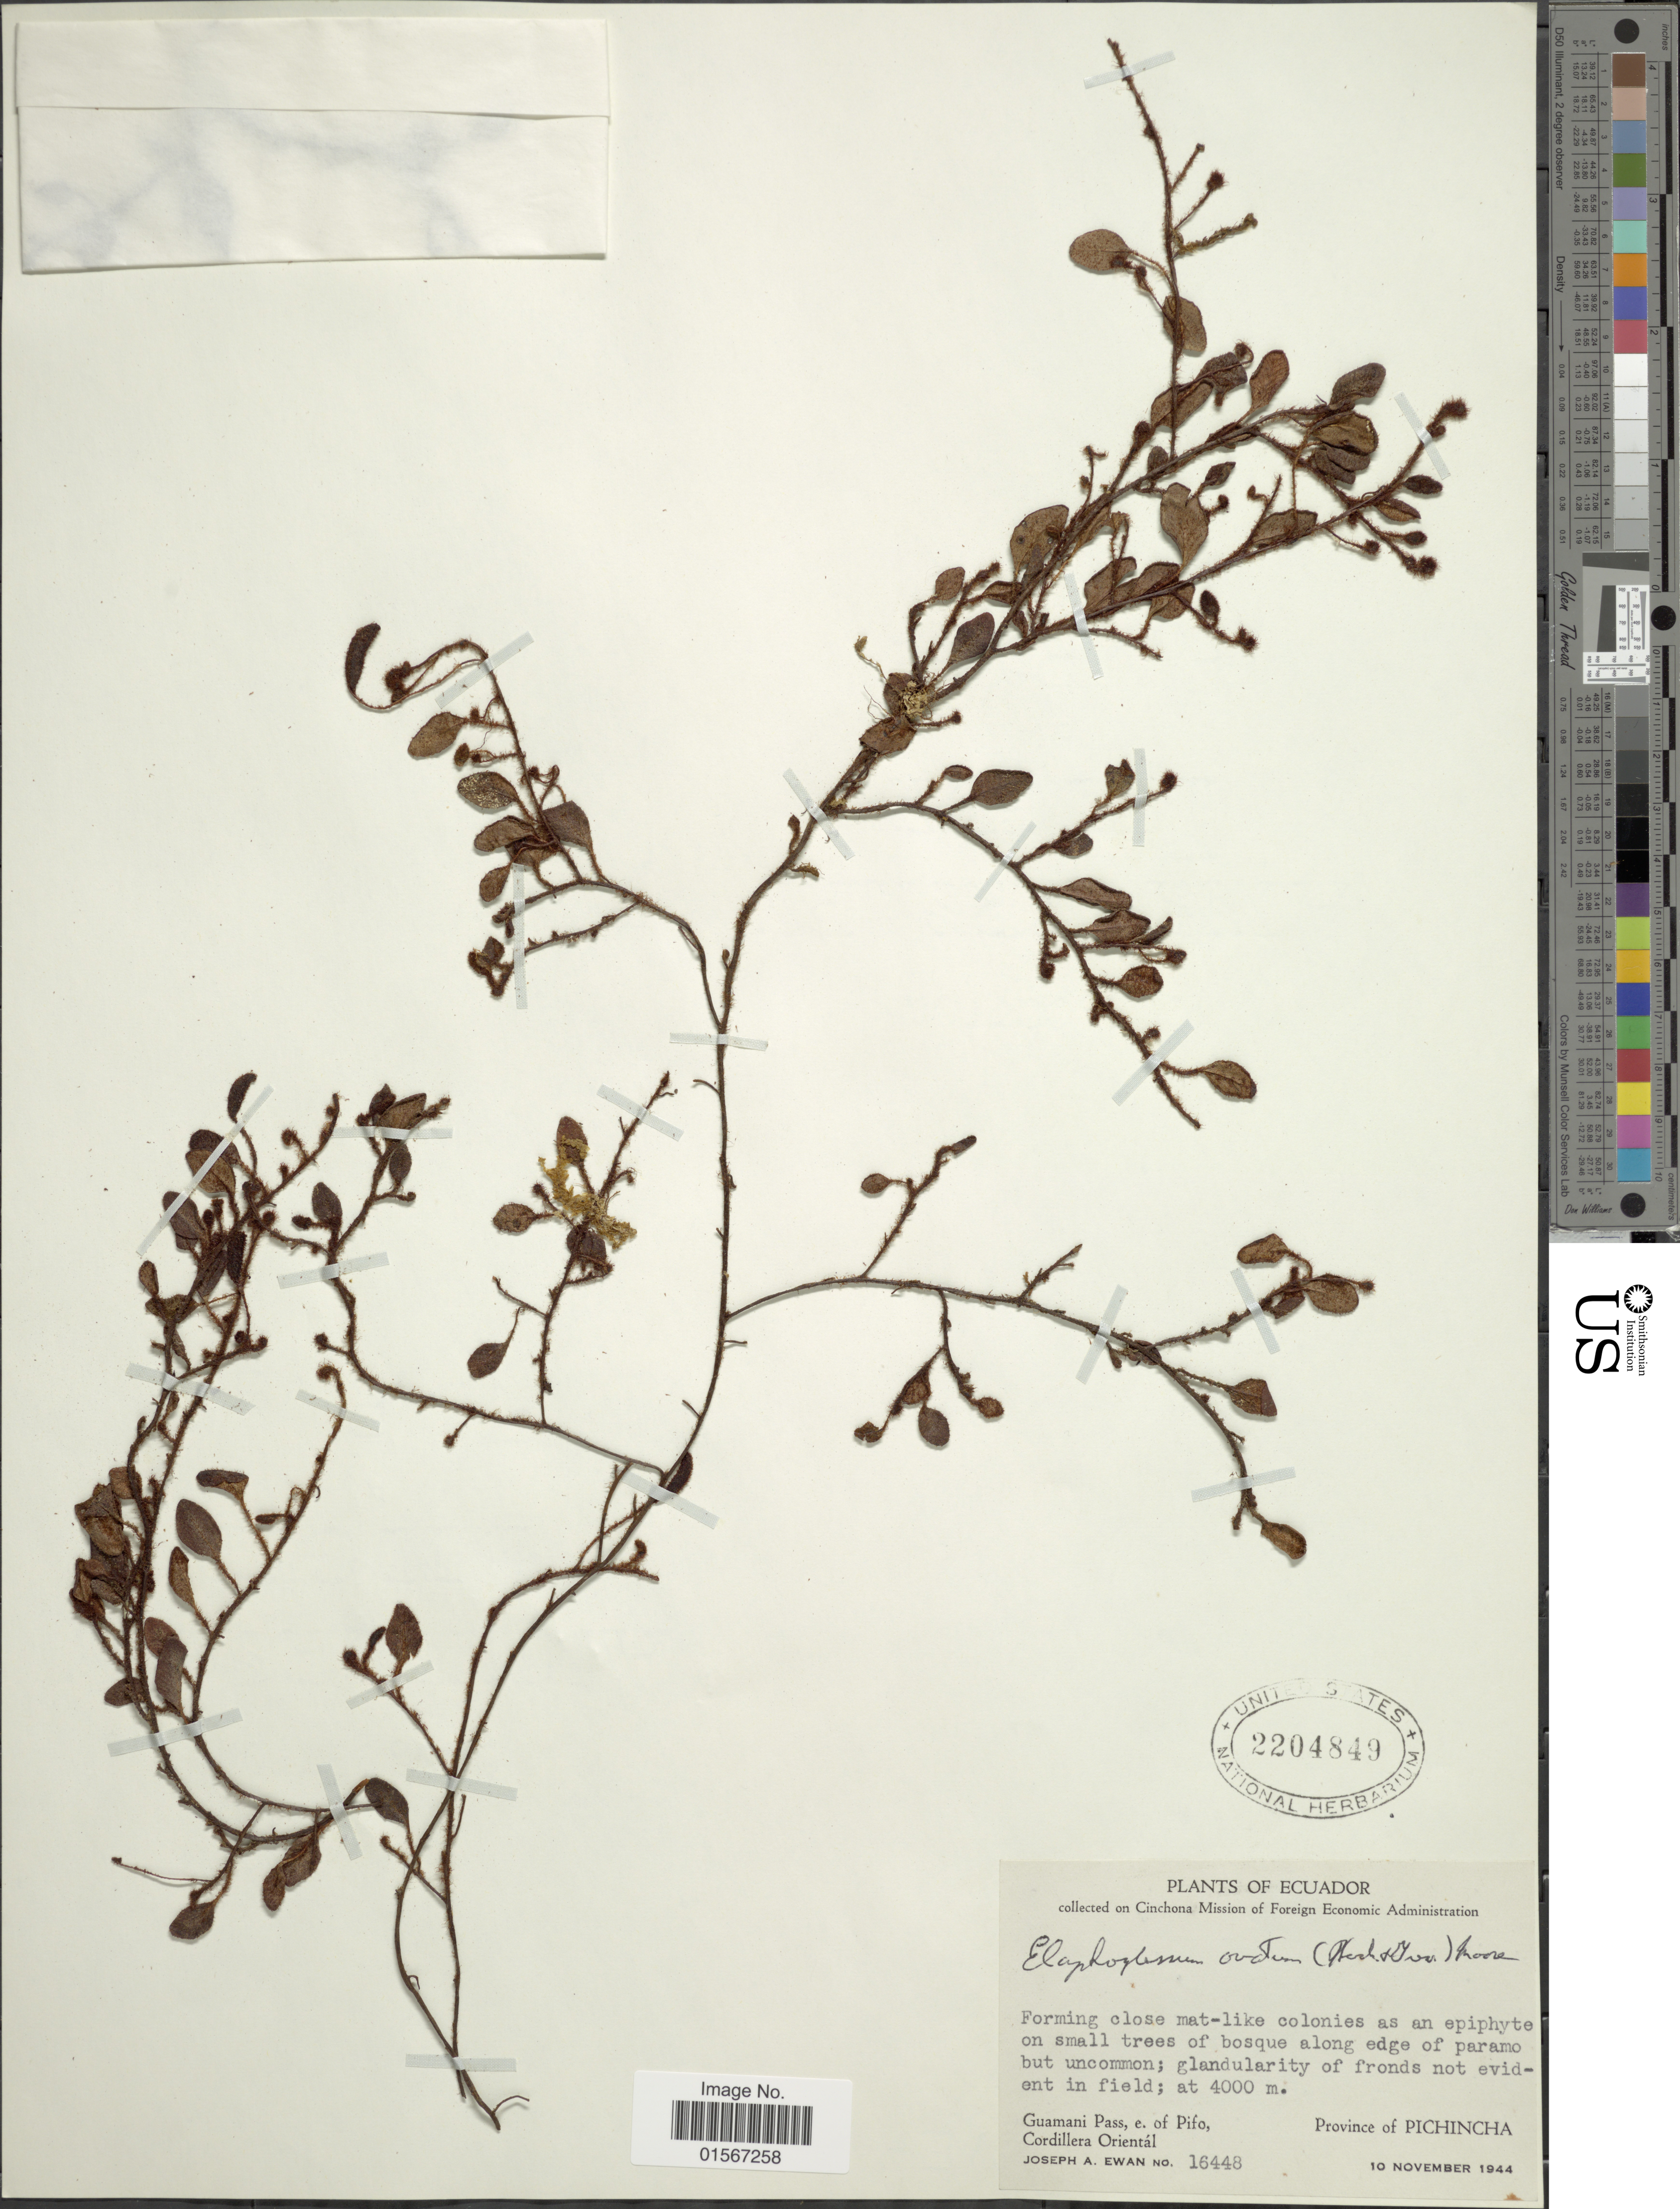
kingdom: Plantae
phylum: Tracheophyta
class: Polypodiopsida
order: Polypodiales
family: Dryopteridaceae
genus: Elaphoglossum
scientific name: Elaphoglossum ovatum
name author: (Hook. & Grev.) T. Moore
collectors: J. A. Ewan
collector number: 16448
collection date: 1944-11-10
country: Ecuador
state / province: Pichincha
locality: Ecuador, Guamani Pass, e. of Pifo, Cordillera Orientál, Province of Pichincha.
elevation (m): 4000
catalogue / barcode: US 2204849